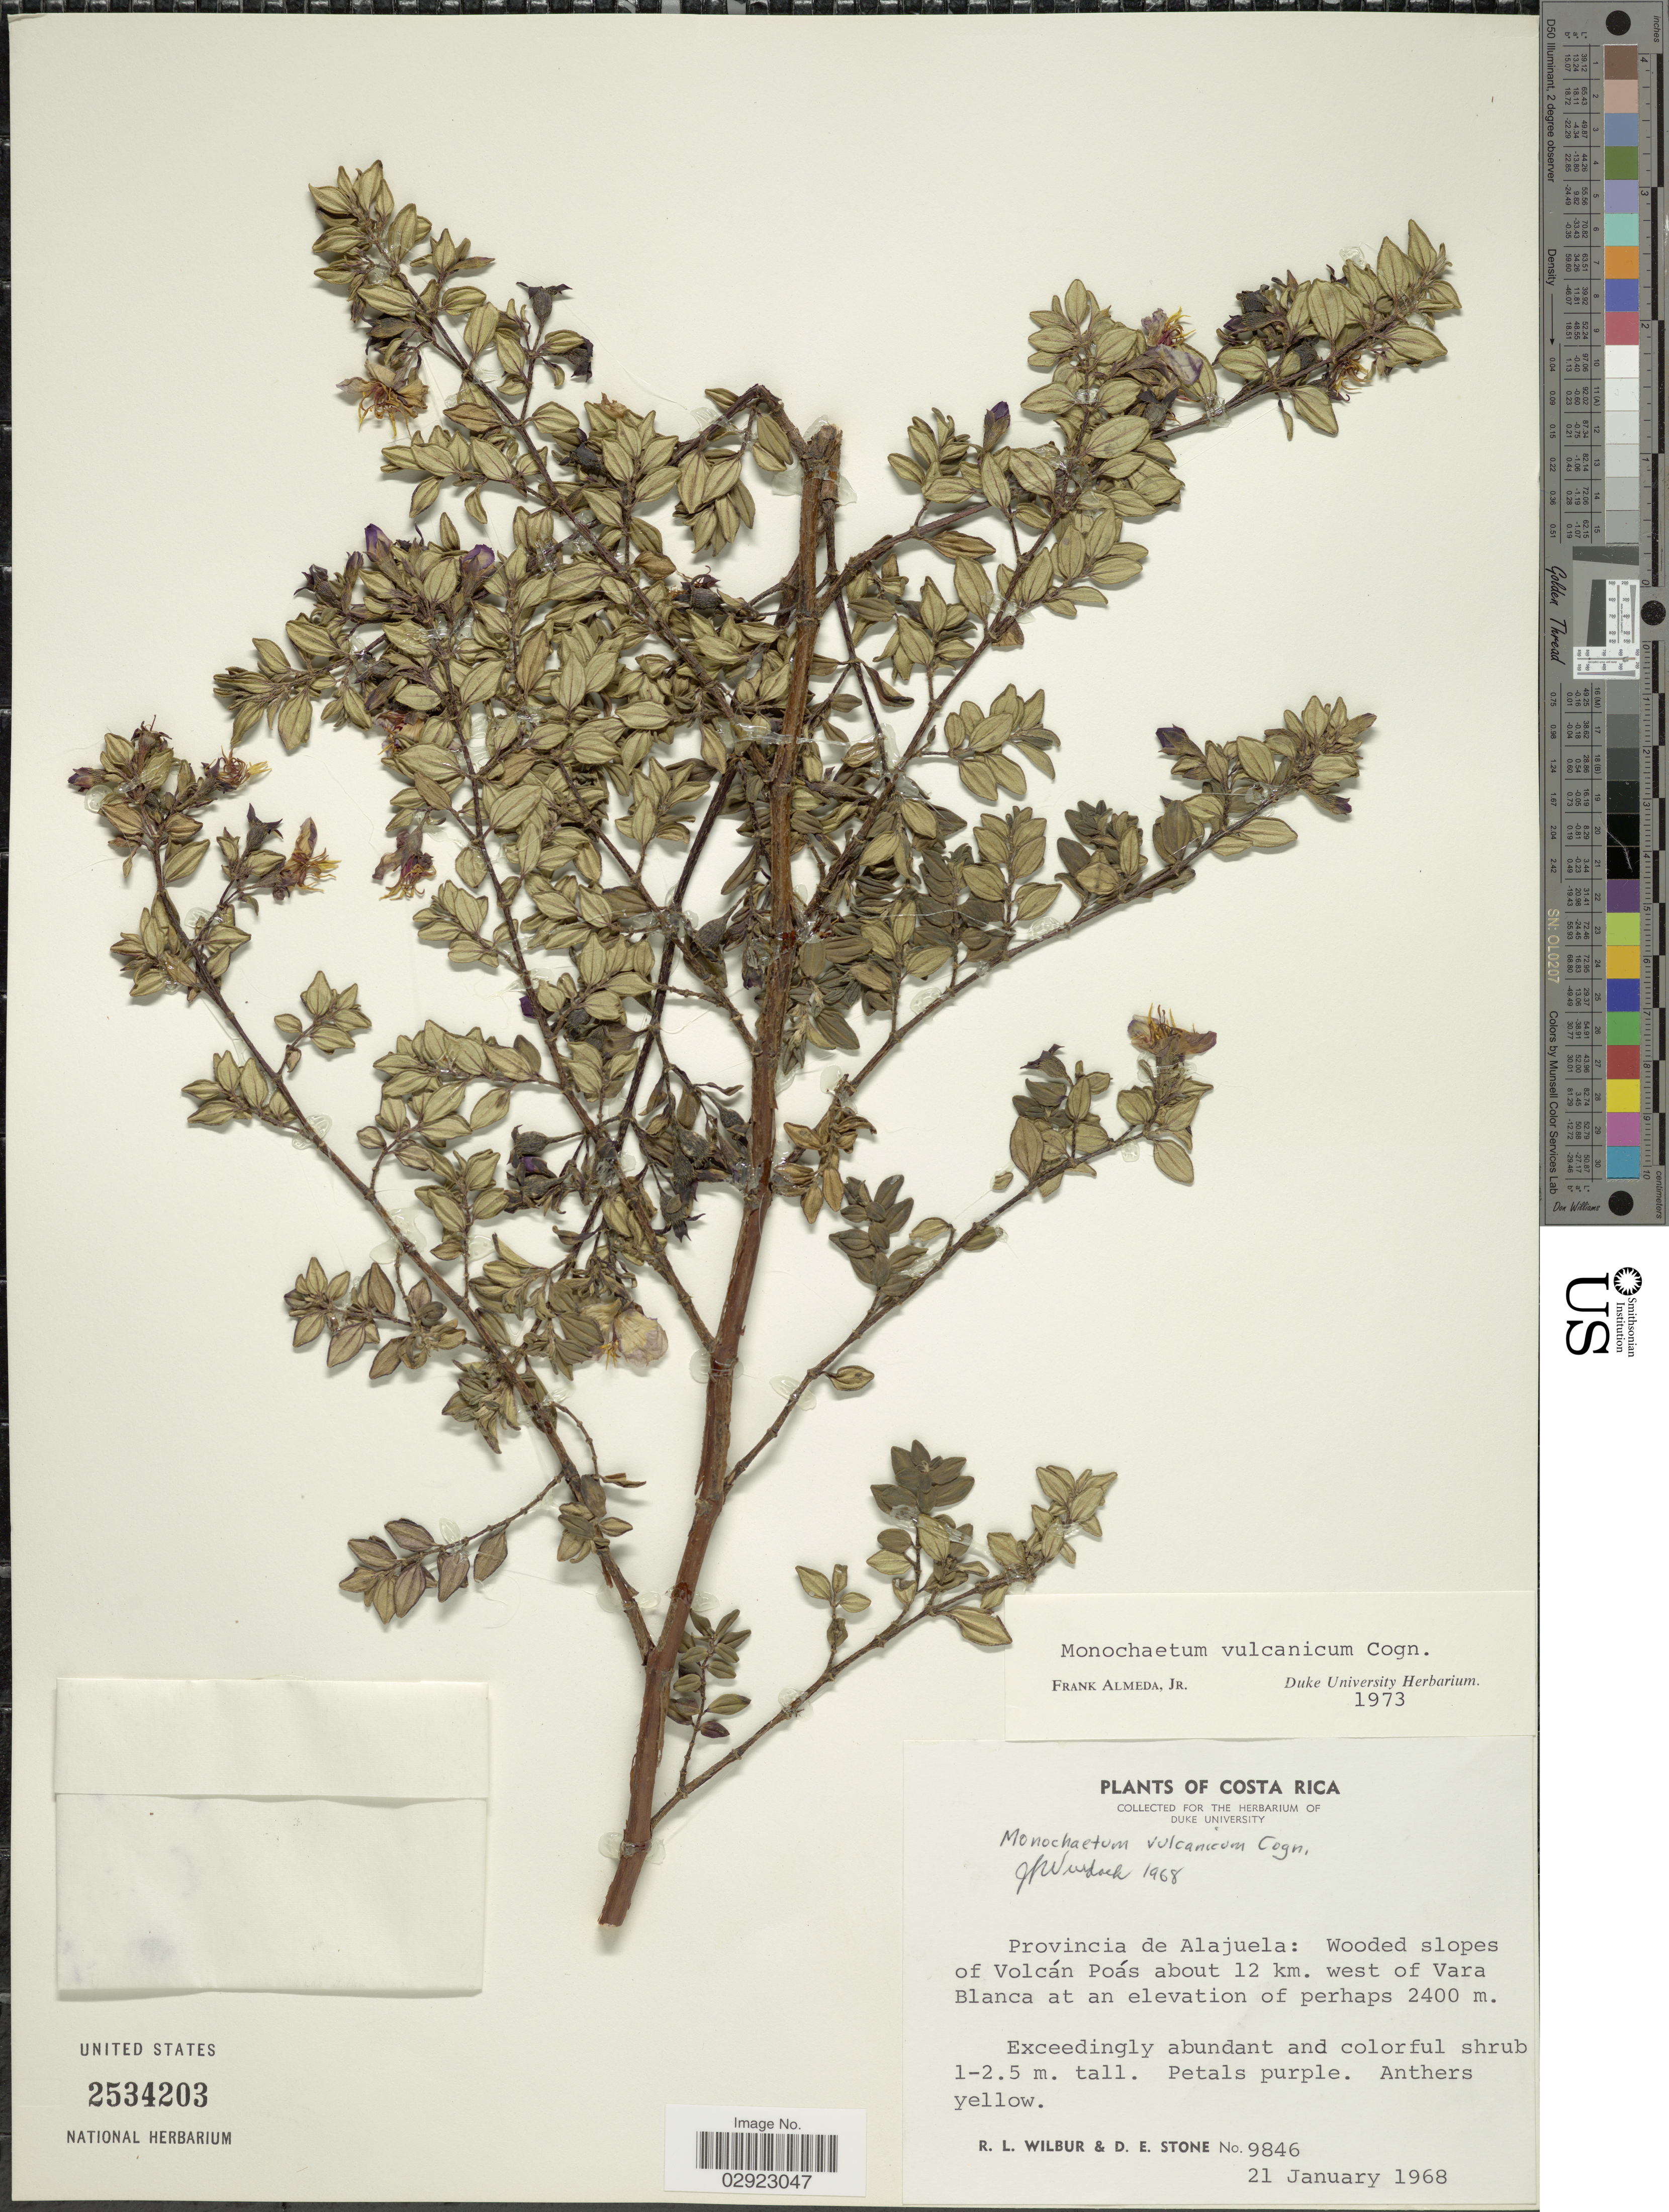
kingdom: Plantae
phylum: Tracheophyta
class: Magnoliopsida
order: Myrtales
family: Melastomataceae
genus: Monochaetum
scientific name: Monochaetum vulcanicum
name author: Cogn.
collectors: R. L. Wilbur & D. E. Stone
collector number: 9846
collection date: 1968-01-21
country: Costa Rica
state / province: Alajuela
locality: Provincia de Alajuela: Wooded slopes of Volcán Poás about 12 km. west of Vara Blanca.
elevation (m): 2400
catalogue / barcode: US 2534203